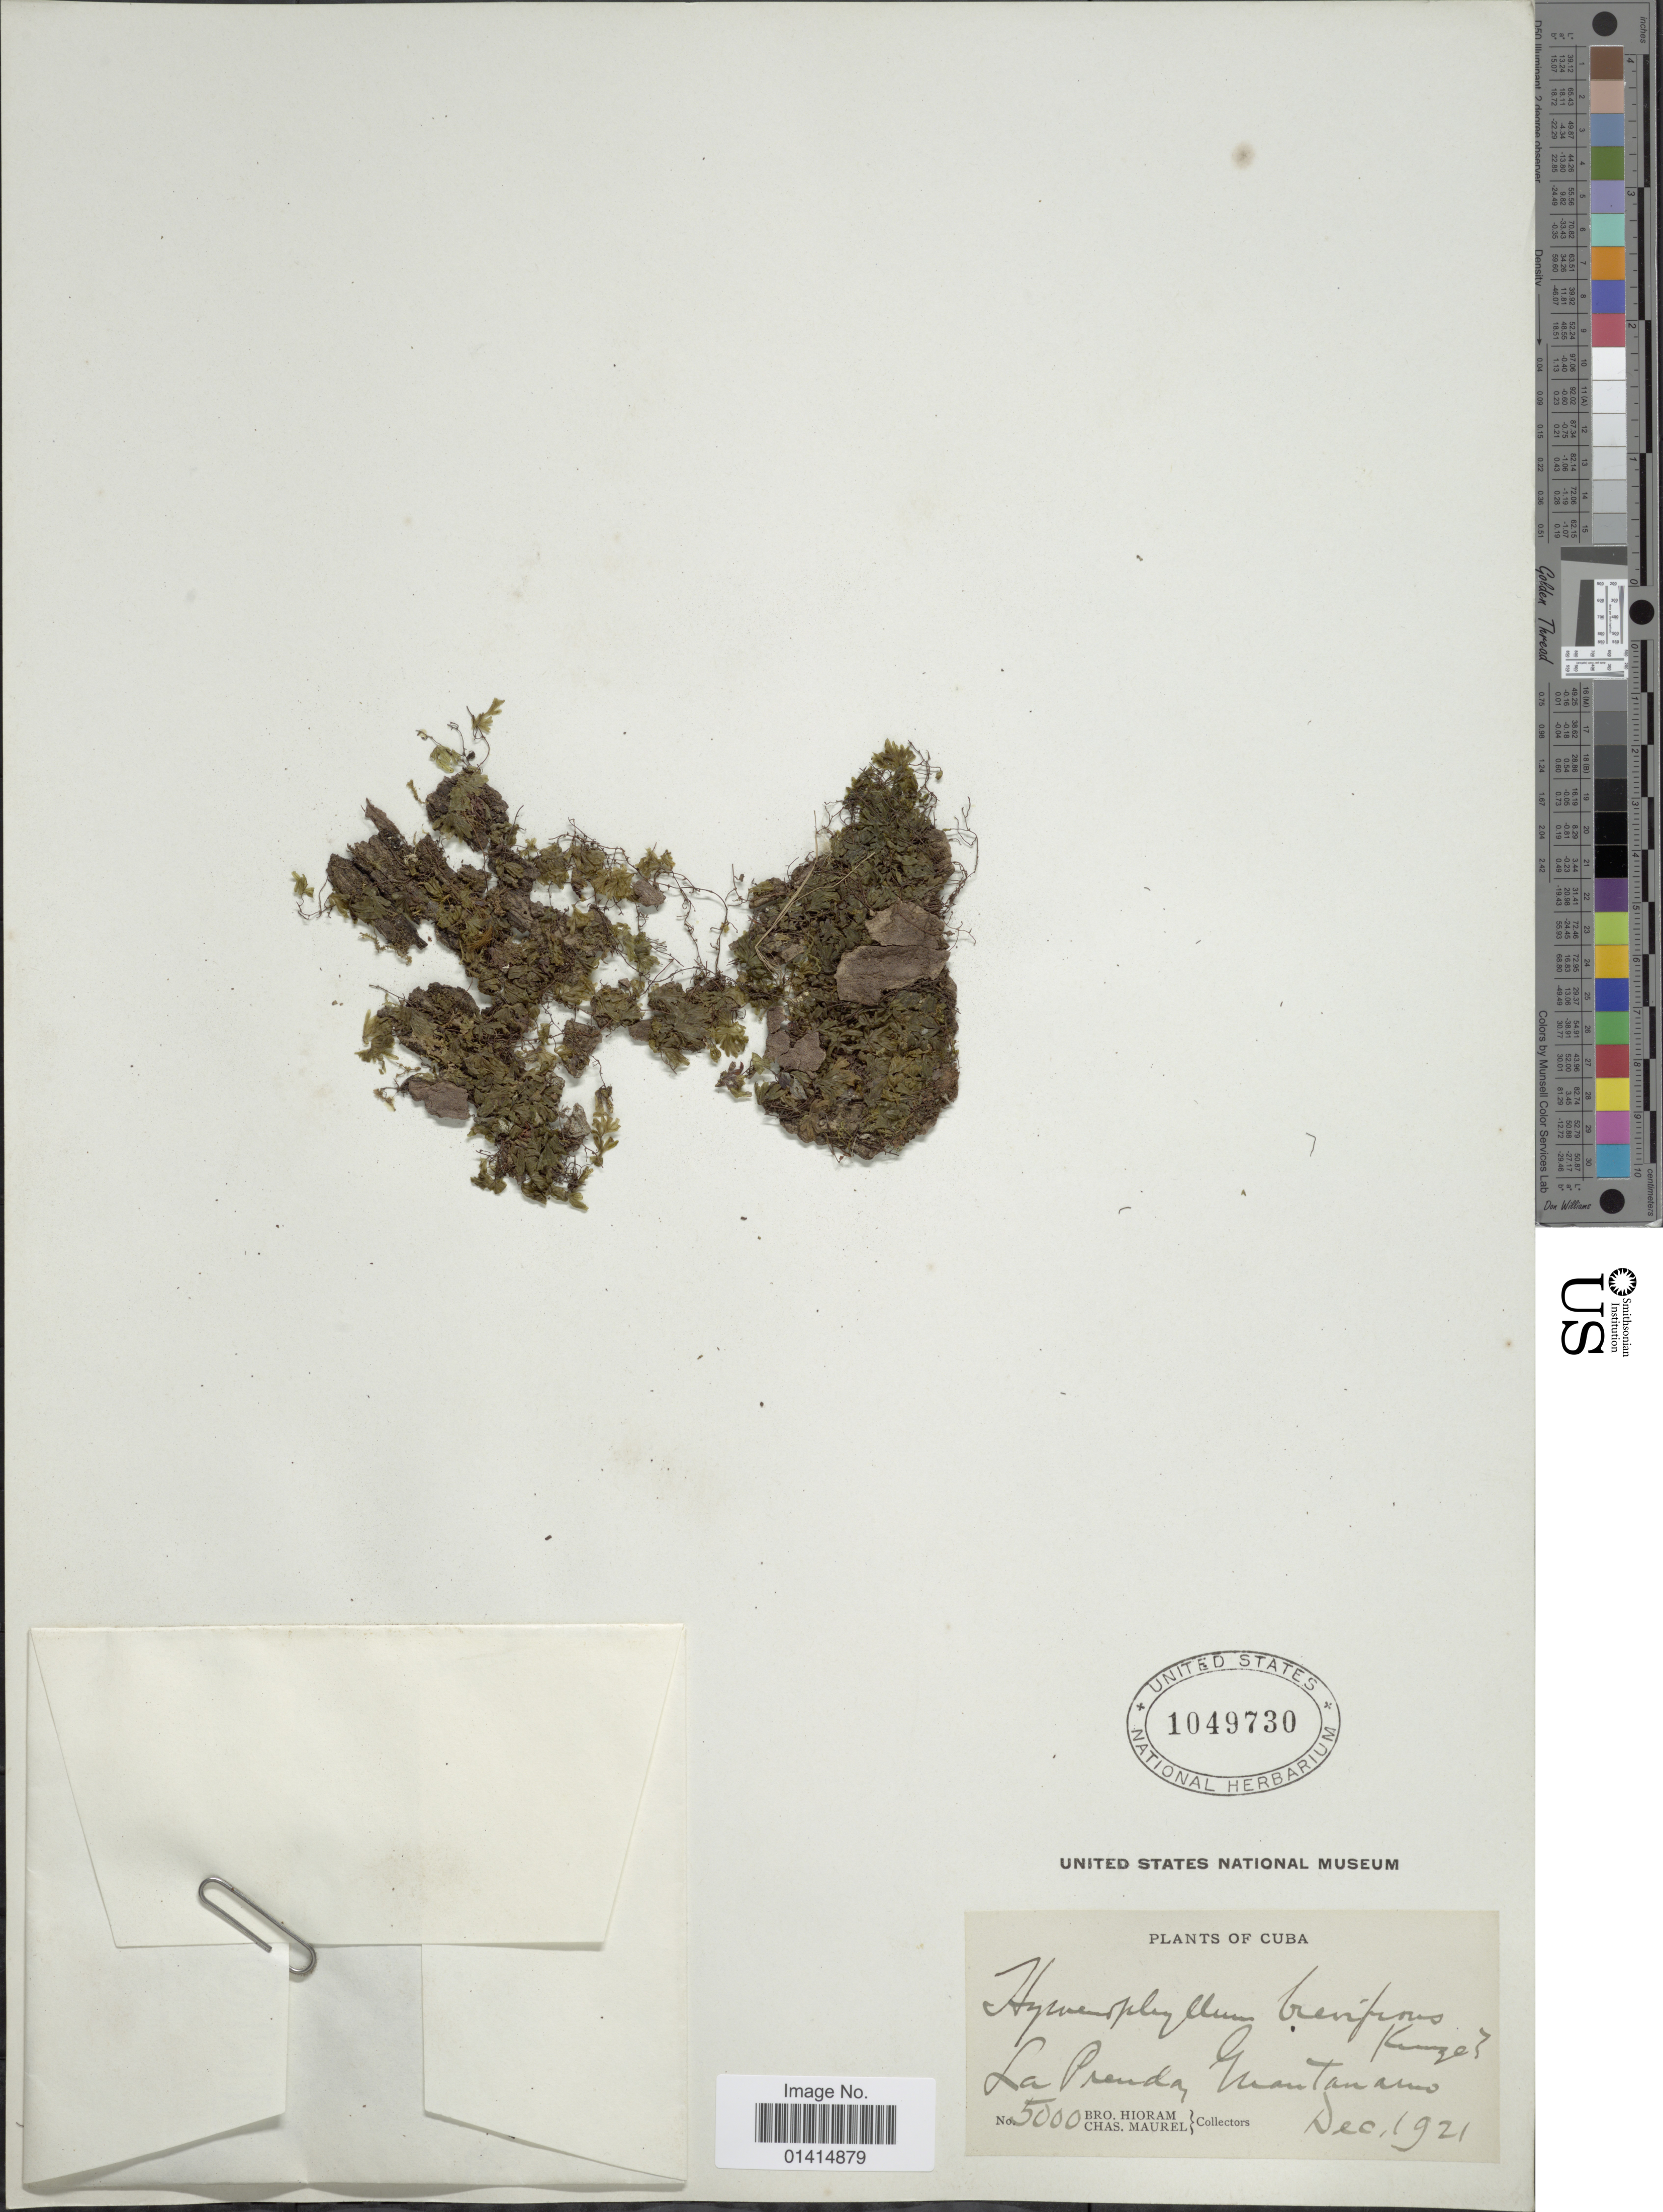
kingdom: Plantae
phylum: Tracheophyta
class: Polypodiopsida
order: Hymenophyllales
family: Hymenophyllaceae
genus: Hymenophyllum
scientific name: Hymenophyllum brevifrons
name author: Kunze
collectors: Bro. Hioram & C. Maurel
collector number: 5000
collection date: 1921-12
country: Cuba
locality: La Prenda Guantanamo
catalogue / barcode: US 1049730